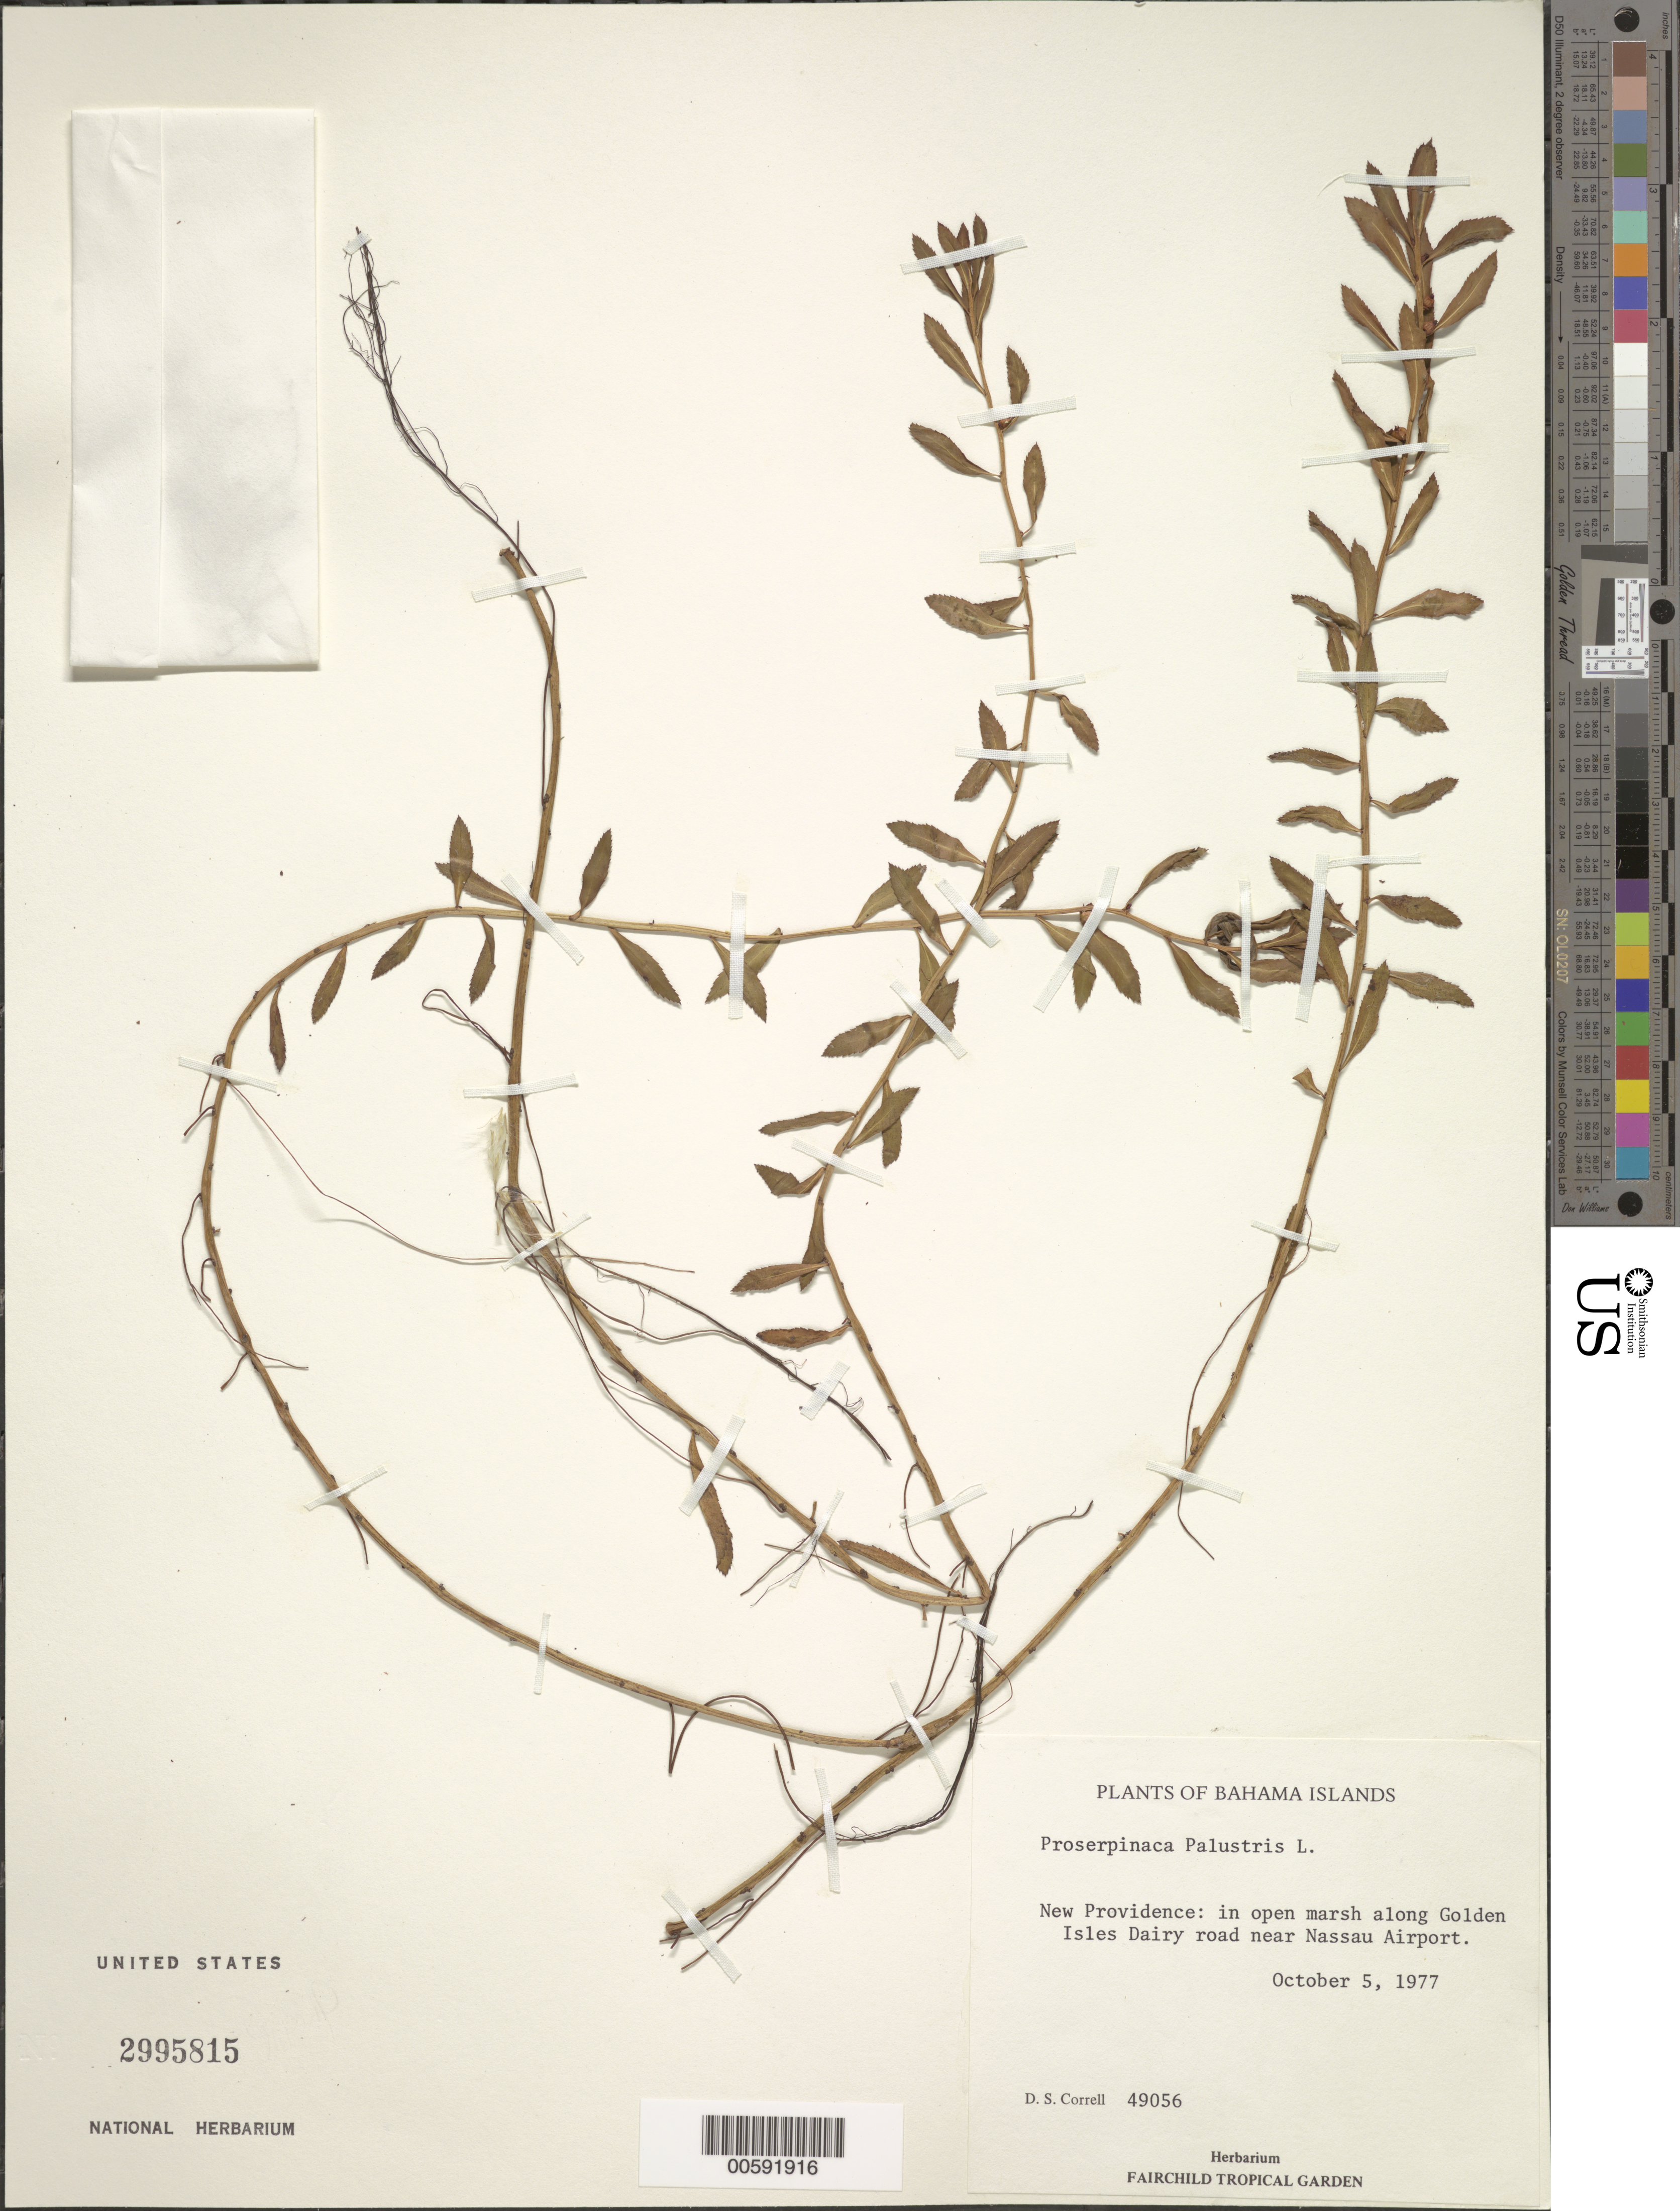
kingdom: Plantae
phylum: Tracheophyta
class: Magnoliopsida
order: Saxifragales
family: Haloragaceae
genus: Proserpinaca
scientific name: Proserpinaca palustris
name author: L.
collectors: D. S. Correll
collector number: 49056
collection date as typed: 05 Oct 1977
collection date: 1977-10-05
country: Bahamas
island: New Providence Island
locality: Along Golden Isles Dairy road near Nassau Airport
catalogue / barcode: US 2995815